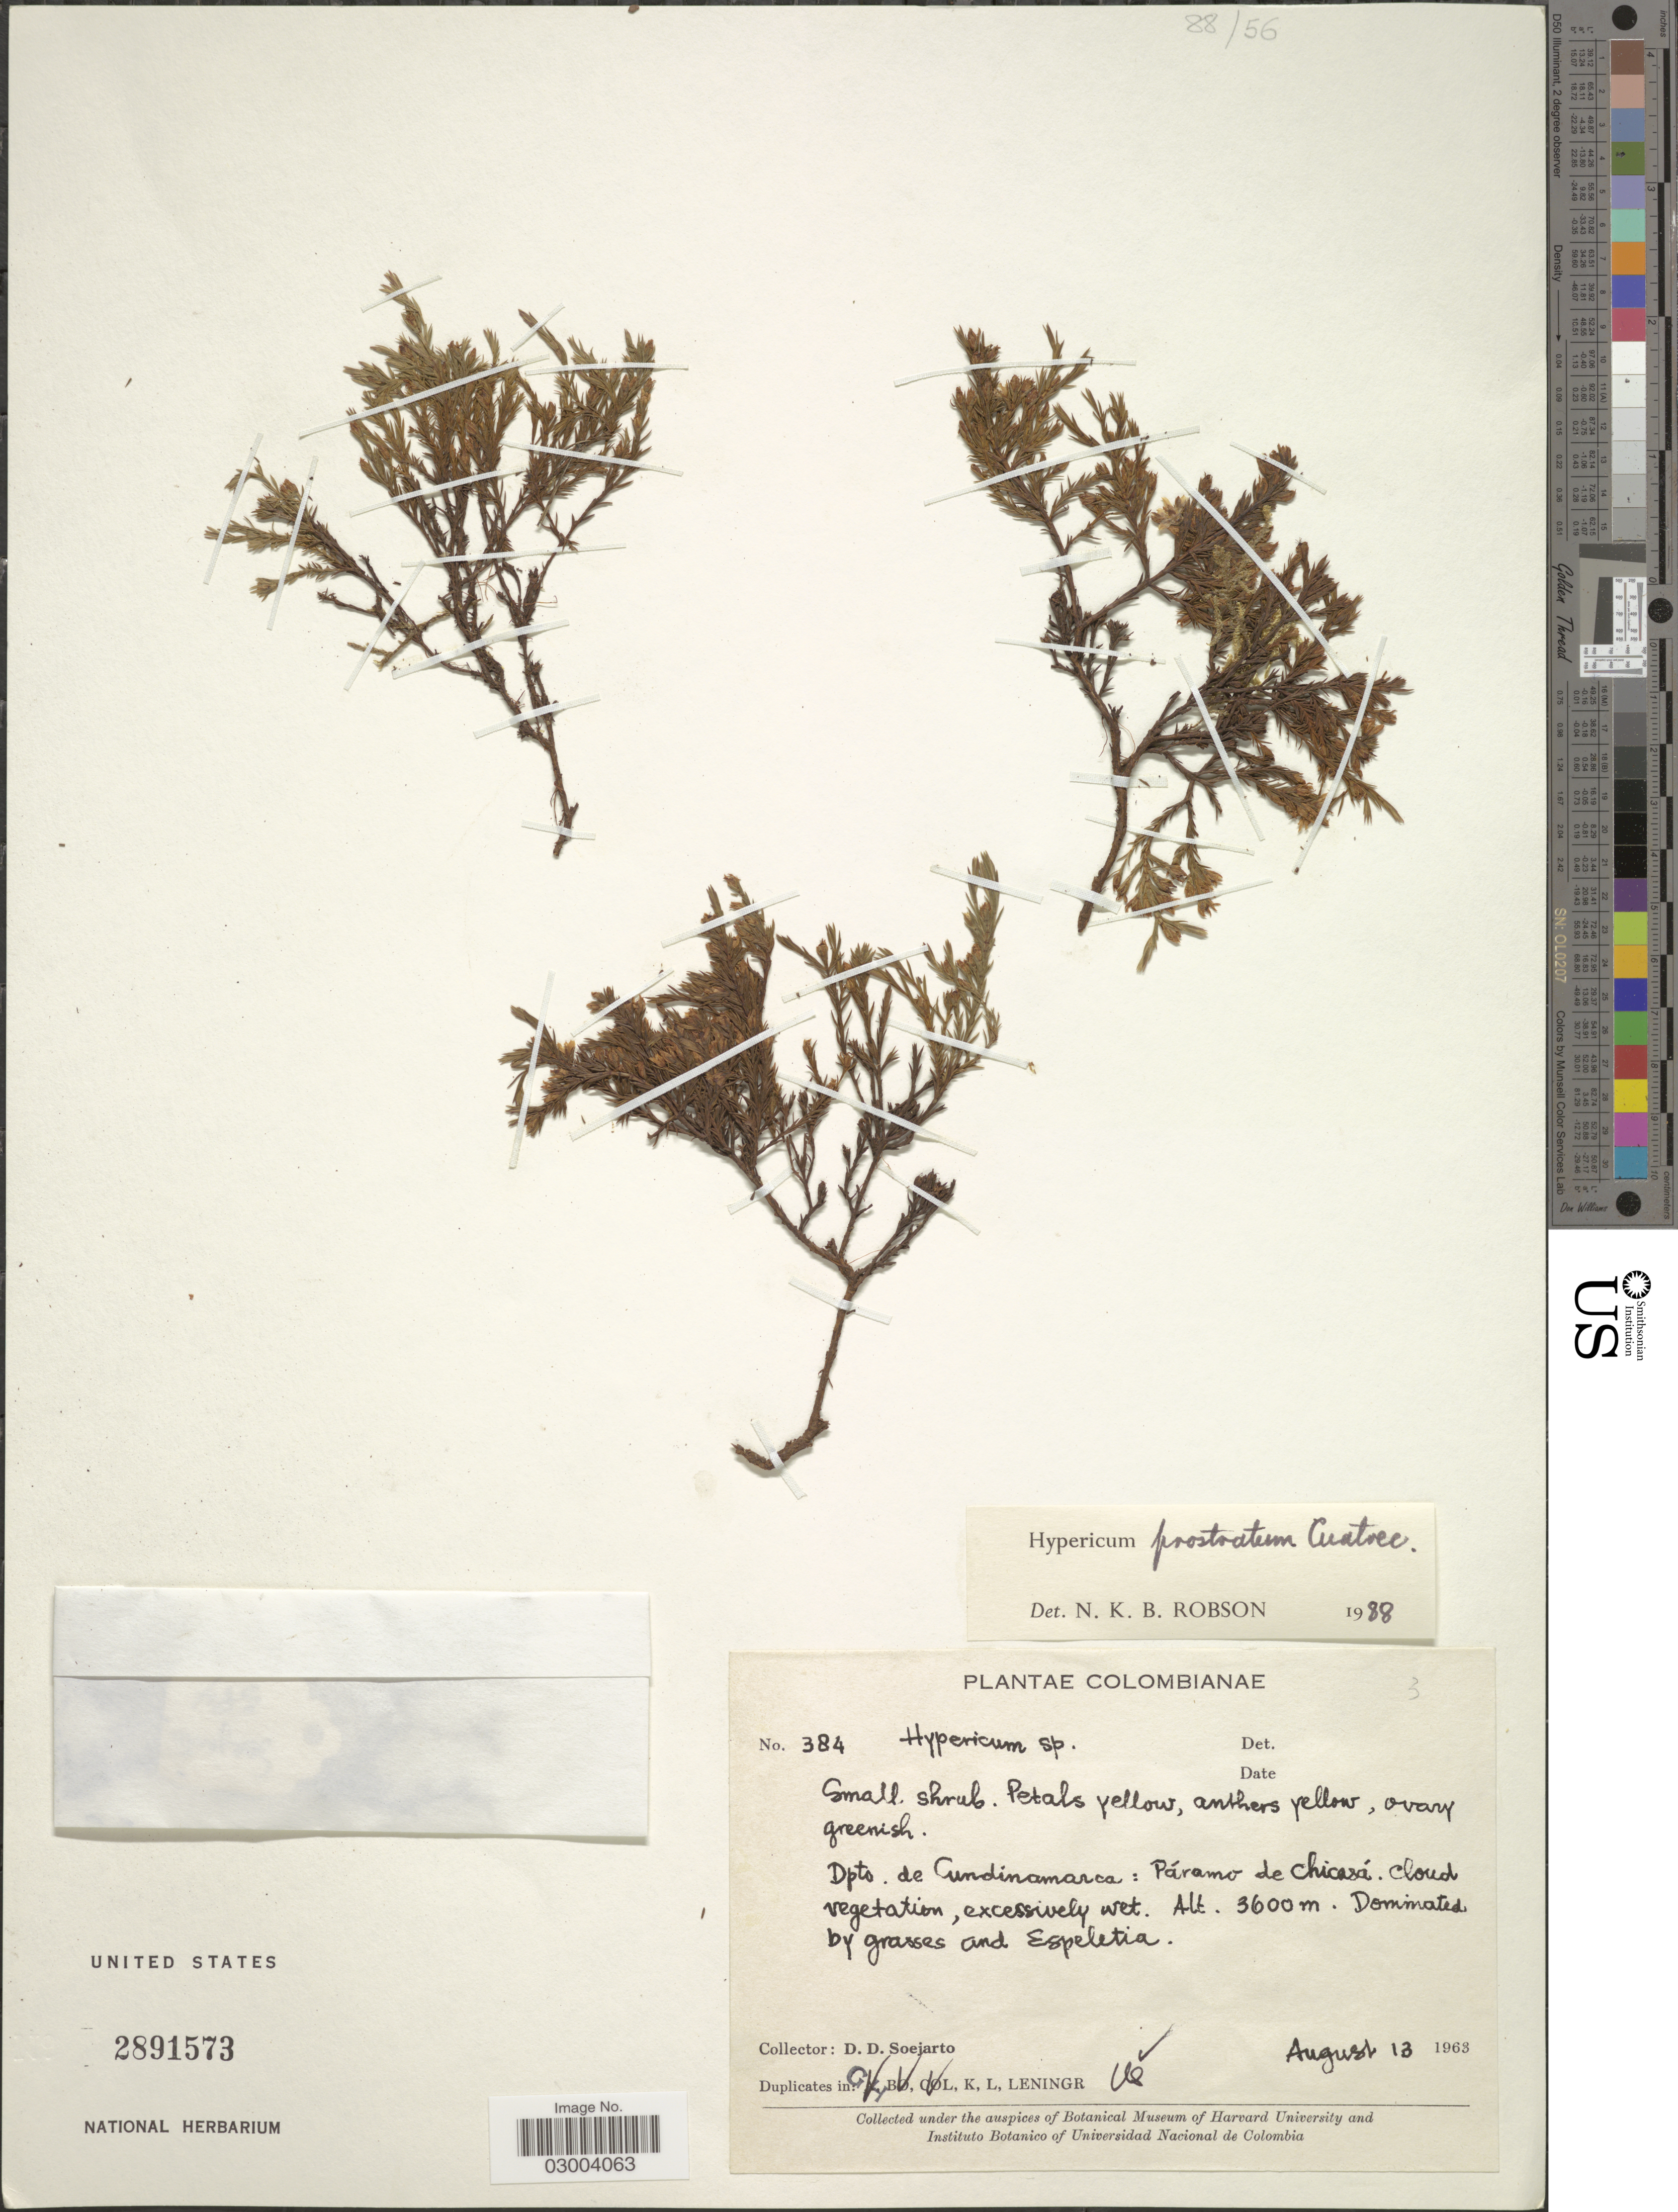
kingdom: Plantae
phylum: Tracheophyta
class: Magnoliopsida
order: Malpighiales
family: Hypericaceae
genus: Hypericum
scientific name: Hypericum prostratum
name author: Cuatrec.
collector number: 384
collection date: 1963-08-13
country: Colombia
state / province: Cundinamarca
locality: Dpto. de Cundinamarca: Páramo de Chicasá.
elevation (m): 3600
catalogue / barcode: US 2891573